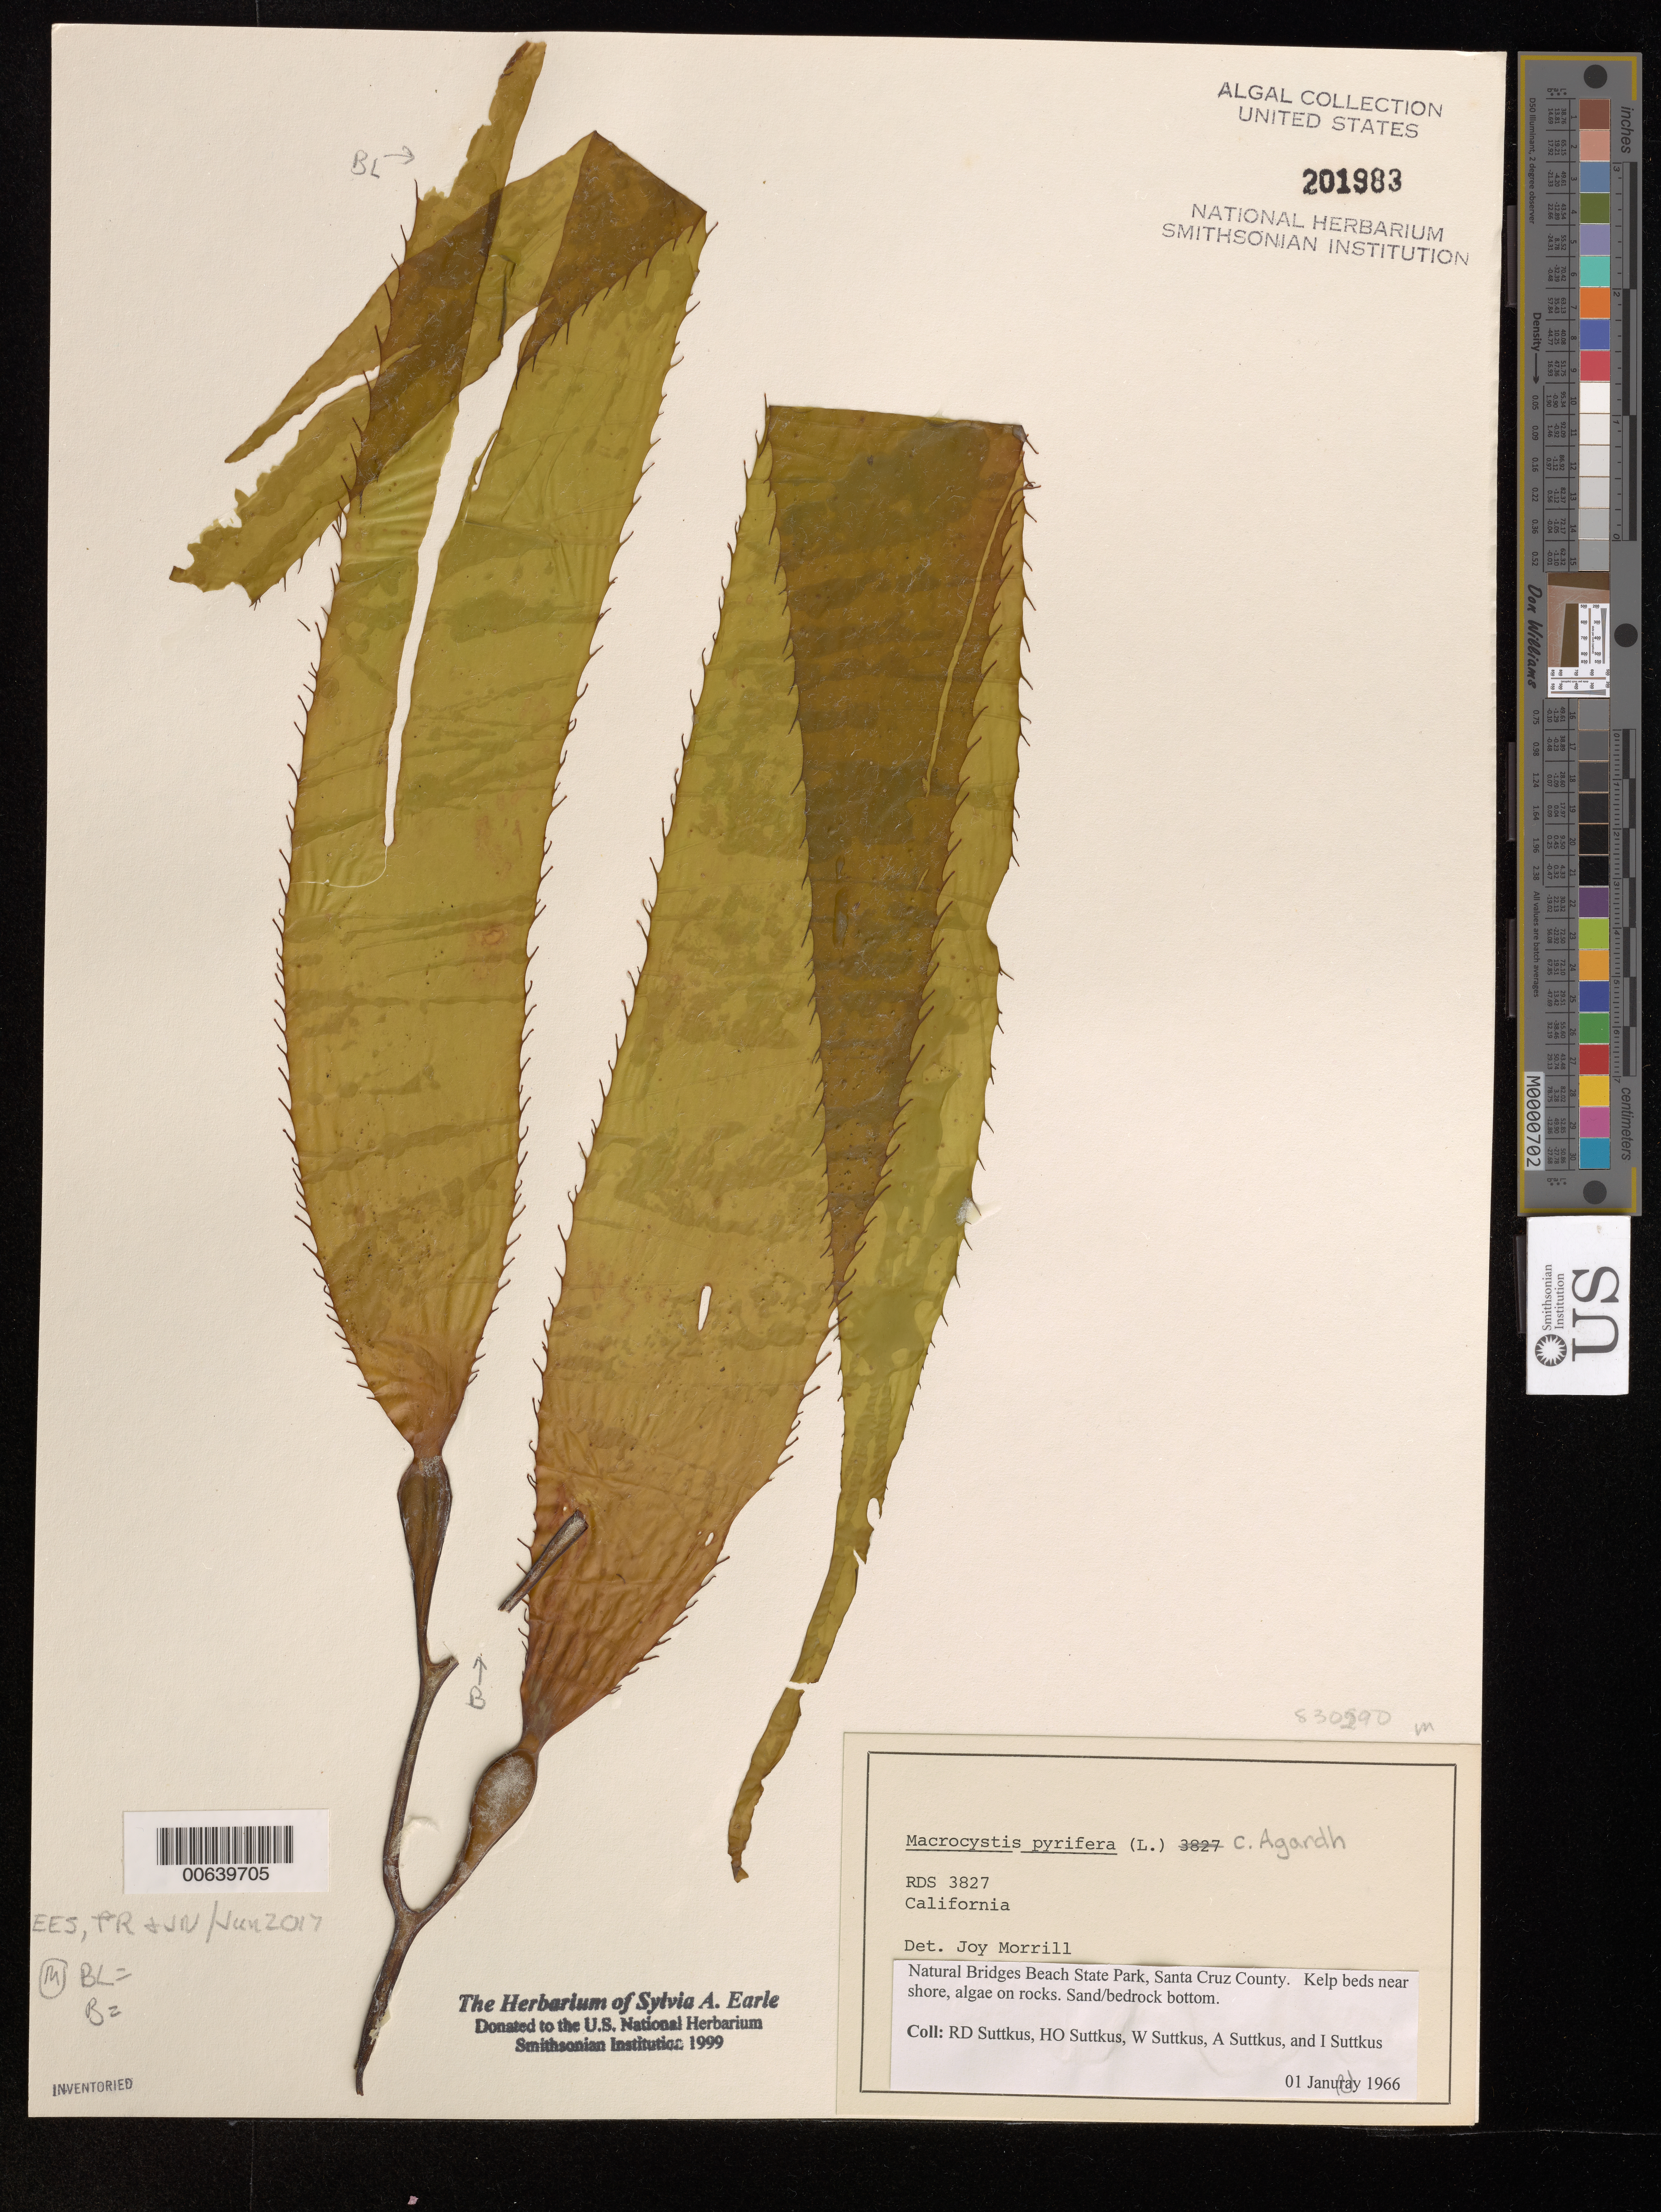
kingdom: Chromista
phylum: Ochrophyta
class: Phaeophyceae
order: Laminariales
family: Laminariaceae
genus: Macrocystis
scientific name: Macrocystis pyrifera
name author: (L.) C. Agardh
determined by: Morrill, J.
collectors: R. Suttkus, H. Suttkus, W. Suttkus, A. Suttkus & I. Suttkus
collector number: Rds 3827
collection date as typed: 01 Jan 1966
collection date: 1966-01-01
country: United States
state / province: California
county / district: Santa Cruz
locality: Natural Bridges Beach State Park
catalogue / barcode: US 201983